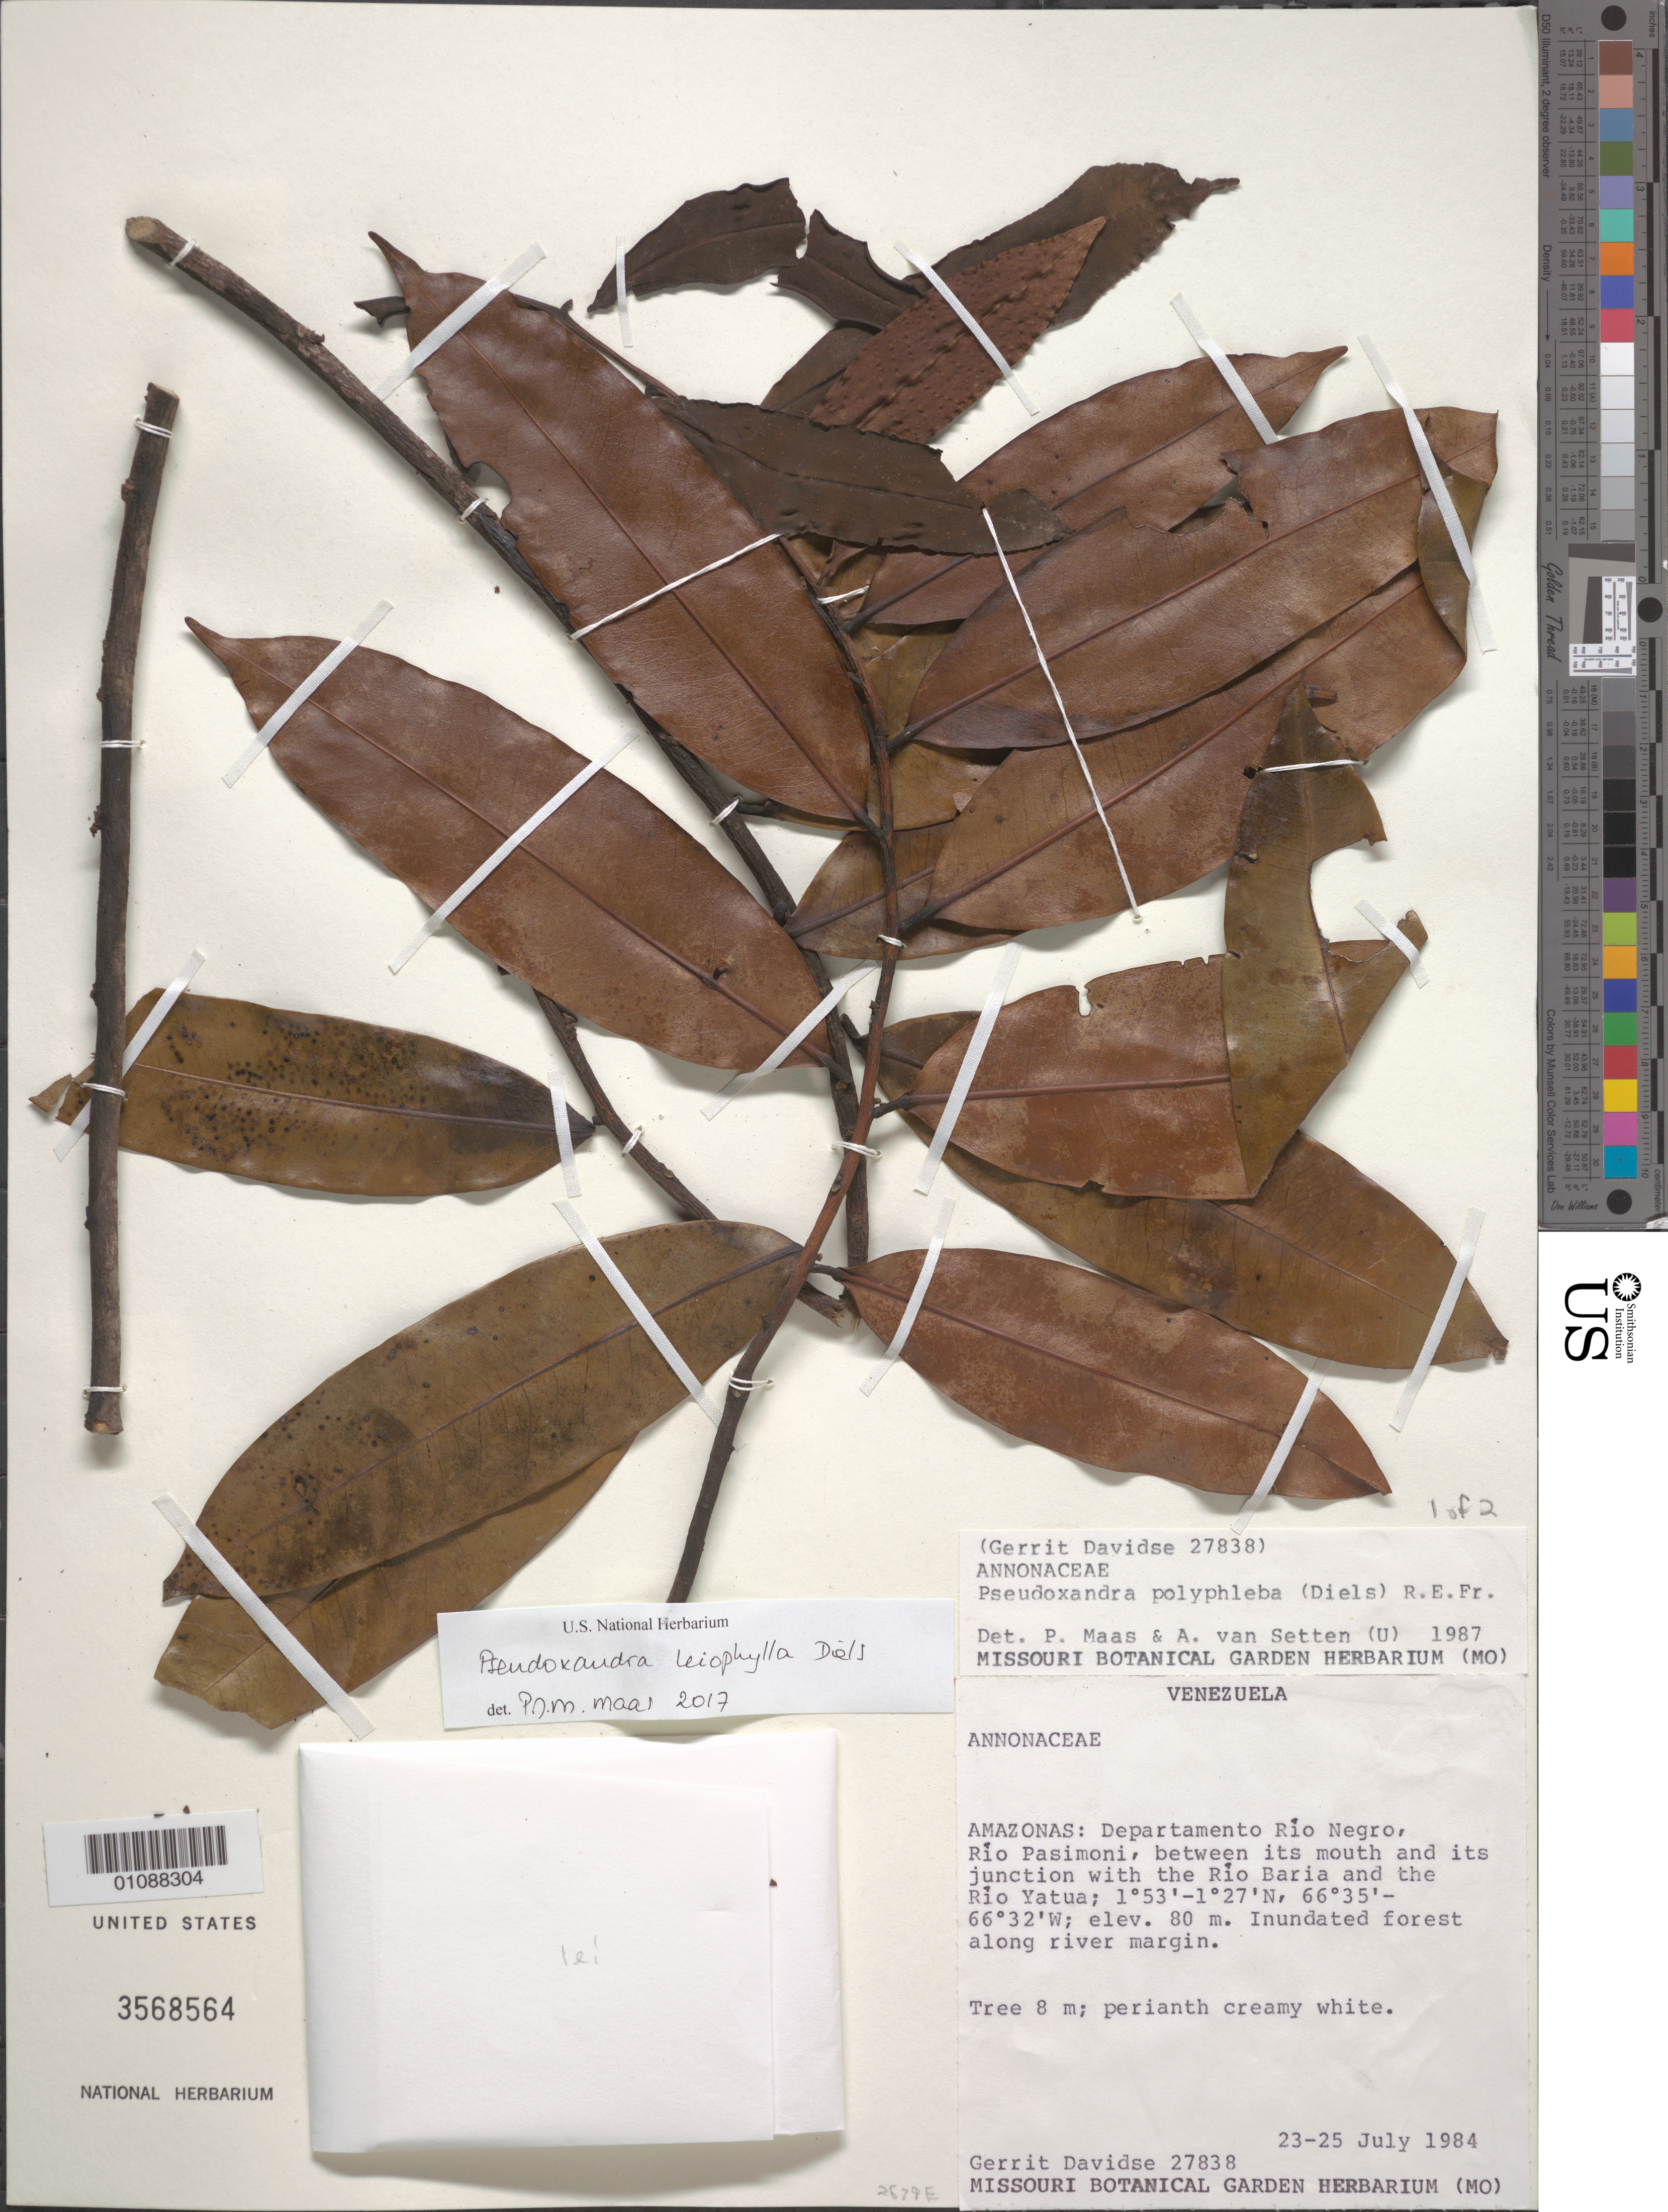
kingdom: Plantae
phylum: Tracheophyta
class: Magnoliopsida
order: Magnoliales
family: Annonaceae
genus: Pseudoxandra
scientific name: Pseudoxandra leiophylla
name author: (Diels) R.E. Fr.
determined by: Maas, P. J. M., Curator of the herbarium (U), Nationaal Herbarium Nederland (NETHERLANDS)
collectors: G. Davidse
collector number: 27838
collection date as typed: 23-Jul-84 to 25-Jul-84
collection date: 1984-07-23/1984-07-25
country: Venezuela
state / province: Amazonas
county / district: Río Negro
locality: Río Pasimoni, between mouth and junction with Río Baria and Río Yatua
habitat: Inundated forest along river margin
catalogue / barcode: US 3568564